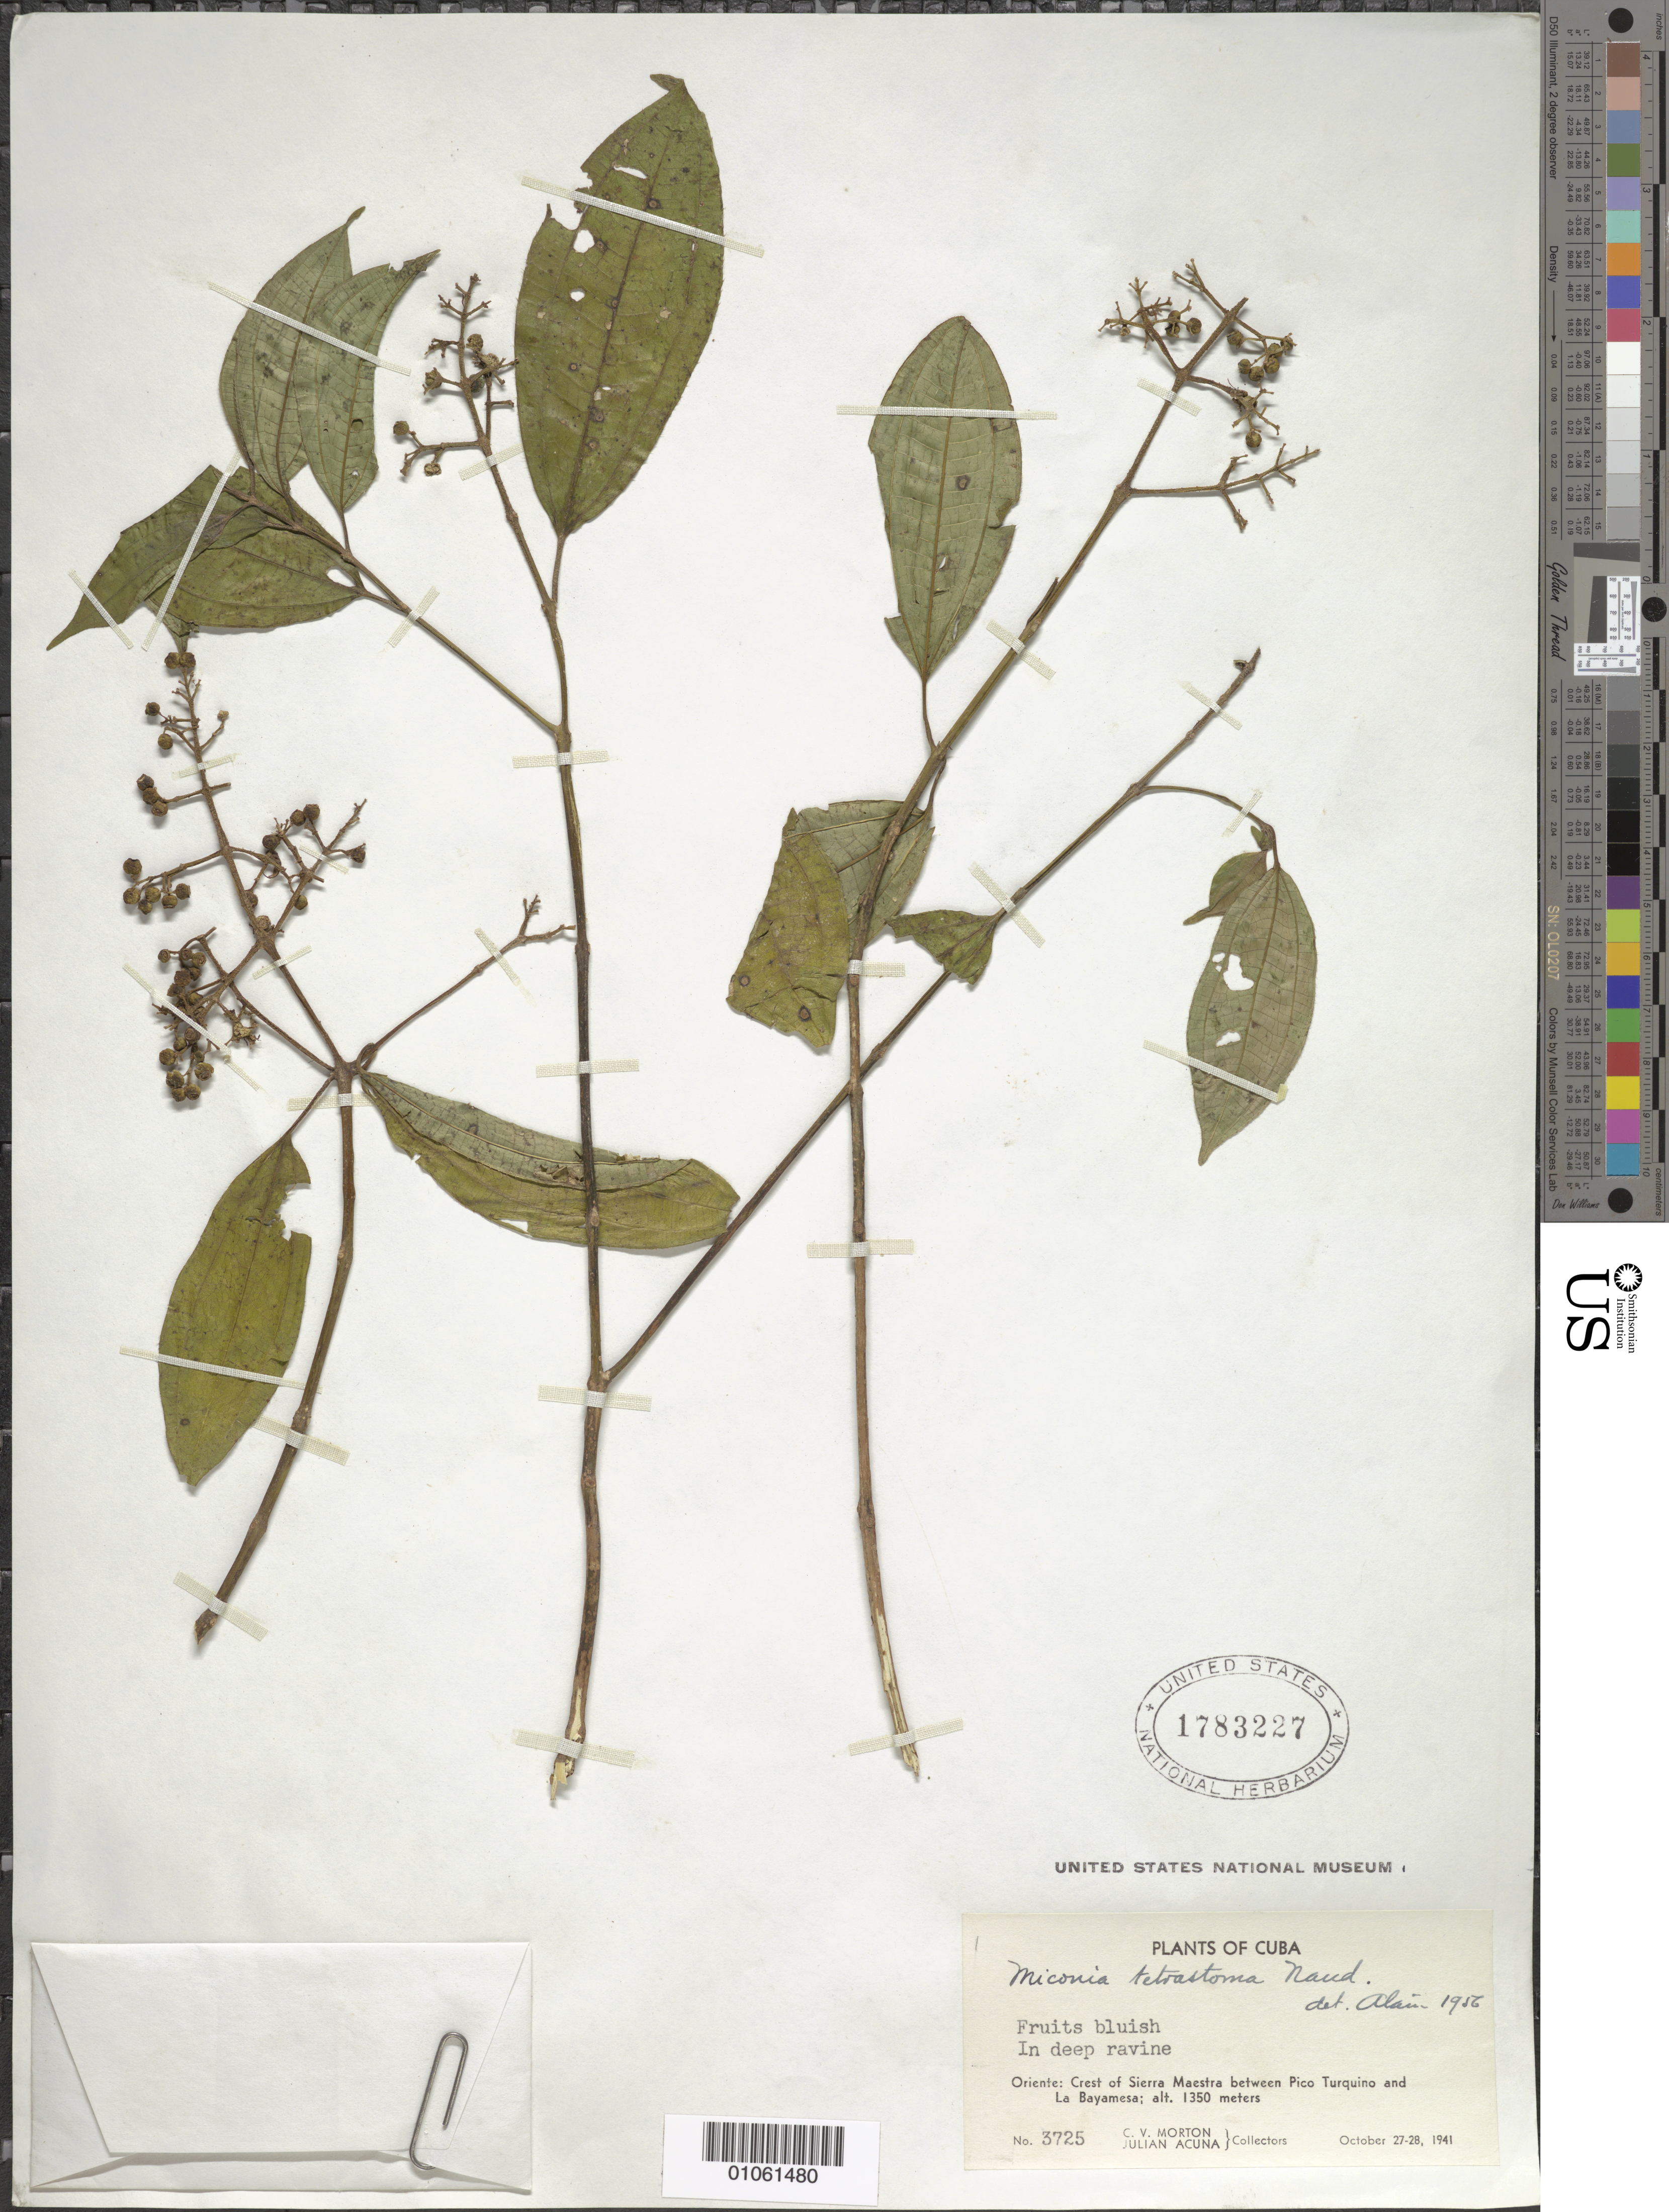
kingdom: Plantae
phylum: Tracheophyta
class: Magnoliopsida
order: Myrtales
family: Melastomataceae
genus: Miconia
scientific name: Miconia tetrastoma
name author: Naudin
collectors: C. V. Morton & J. Acuña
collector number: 3725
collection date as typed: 27 Oct 1941 to 28 Oct 1941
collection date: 1941-10-27/1941-10-30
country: Cuba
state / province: Oriente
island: Cuba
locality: Sierra Maestra crest, between Pico Turquino and La Bayamesa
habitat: In deep ravine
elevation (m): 1350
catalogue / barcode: US 1783227